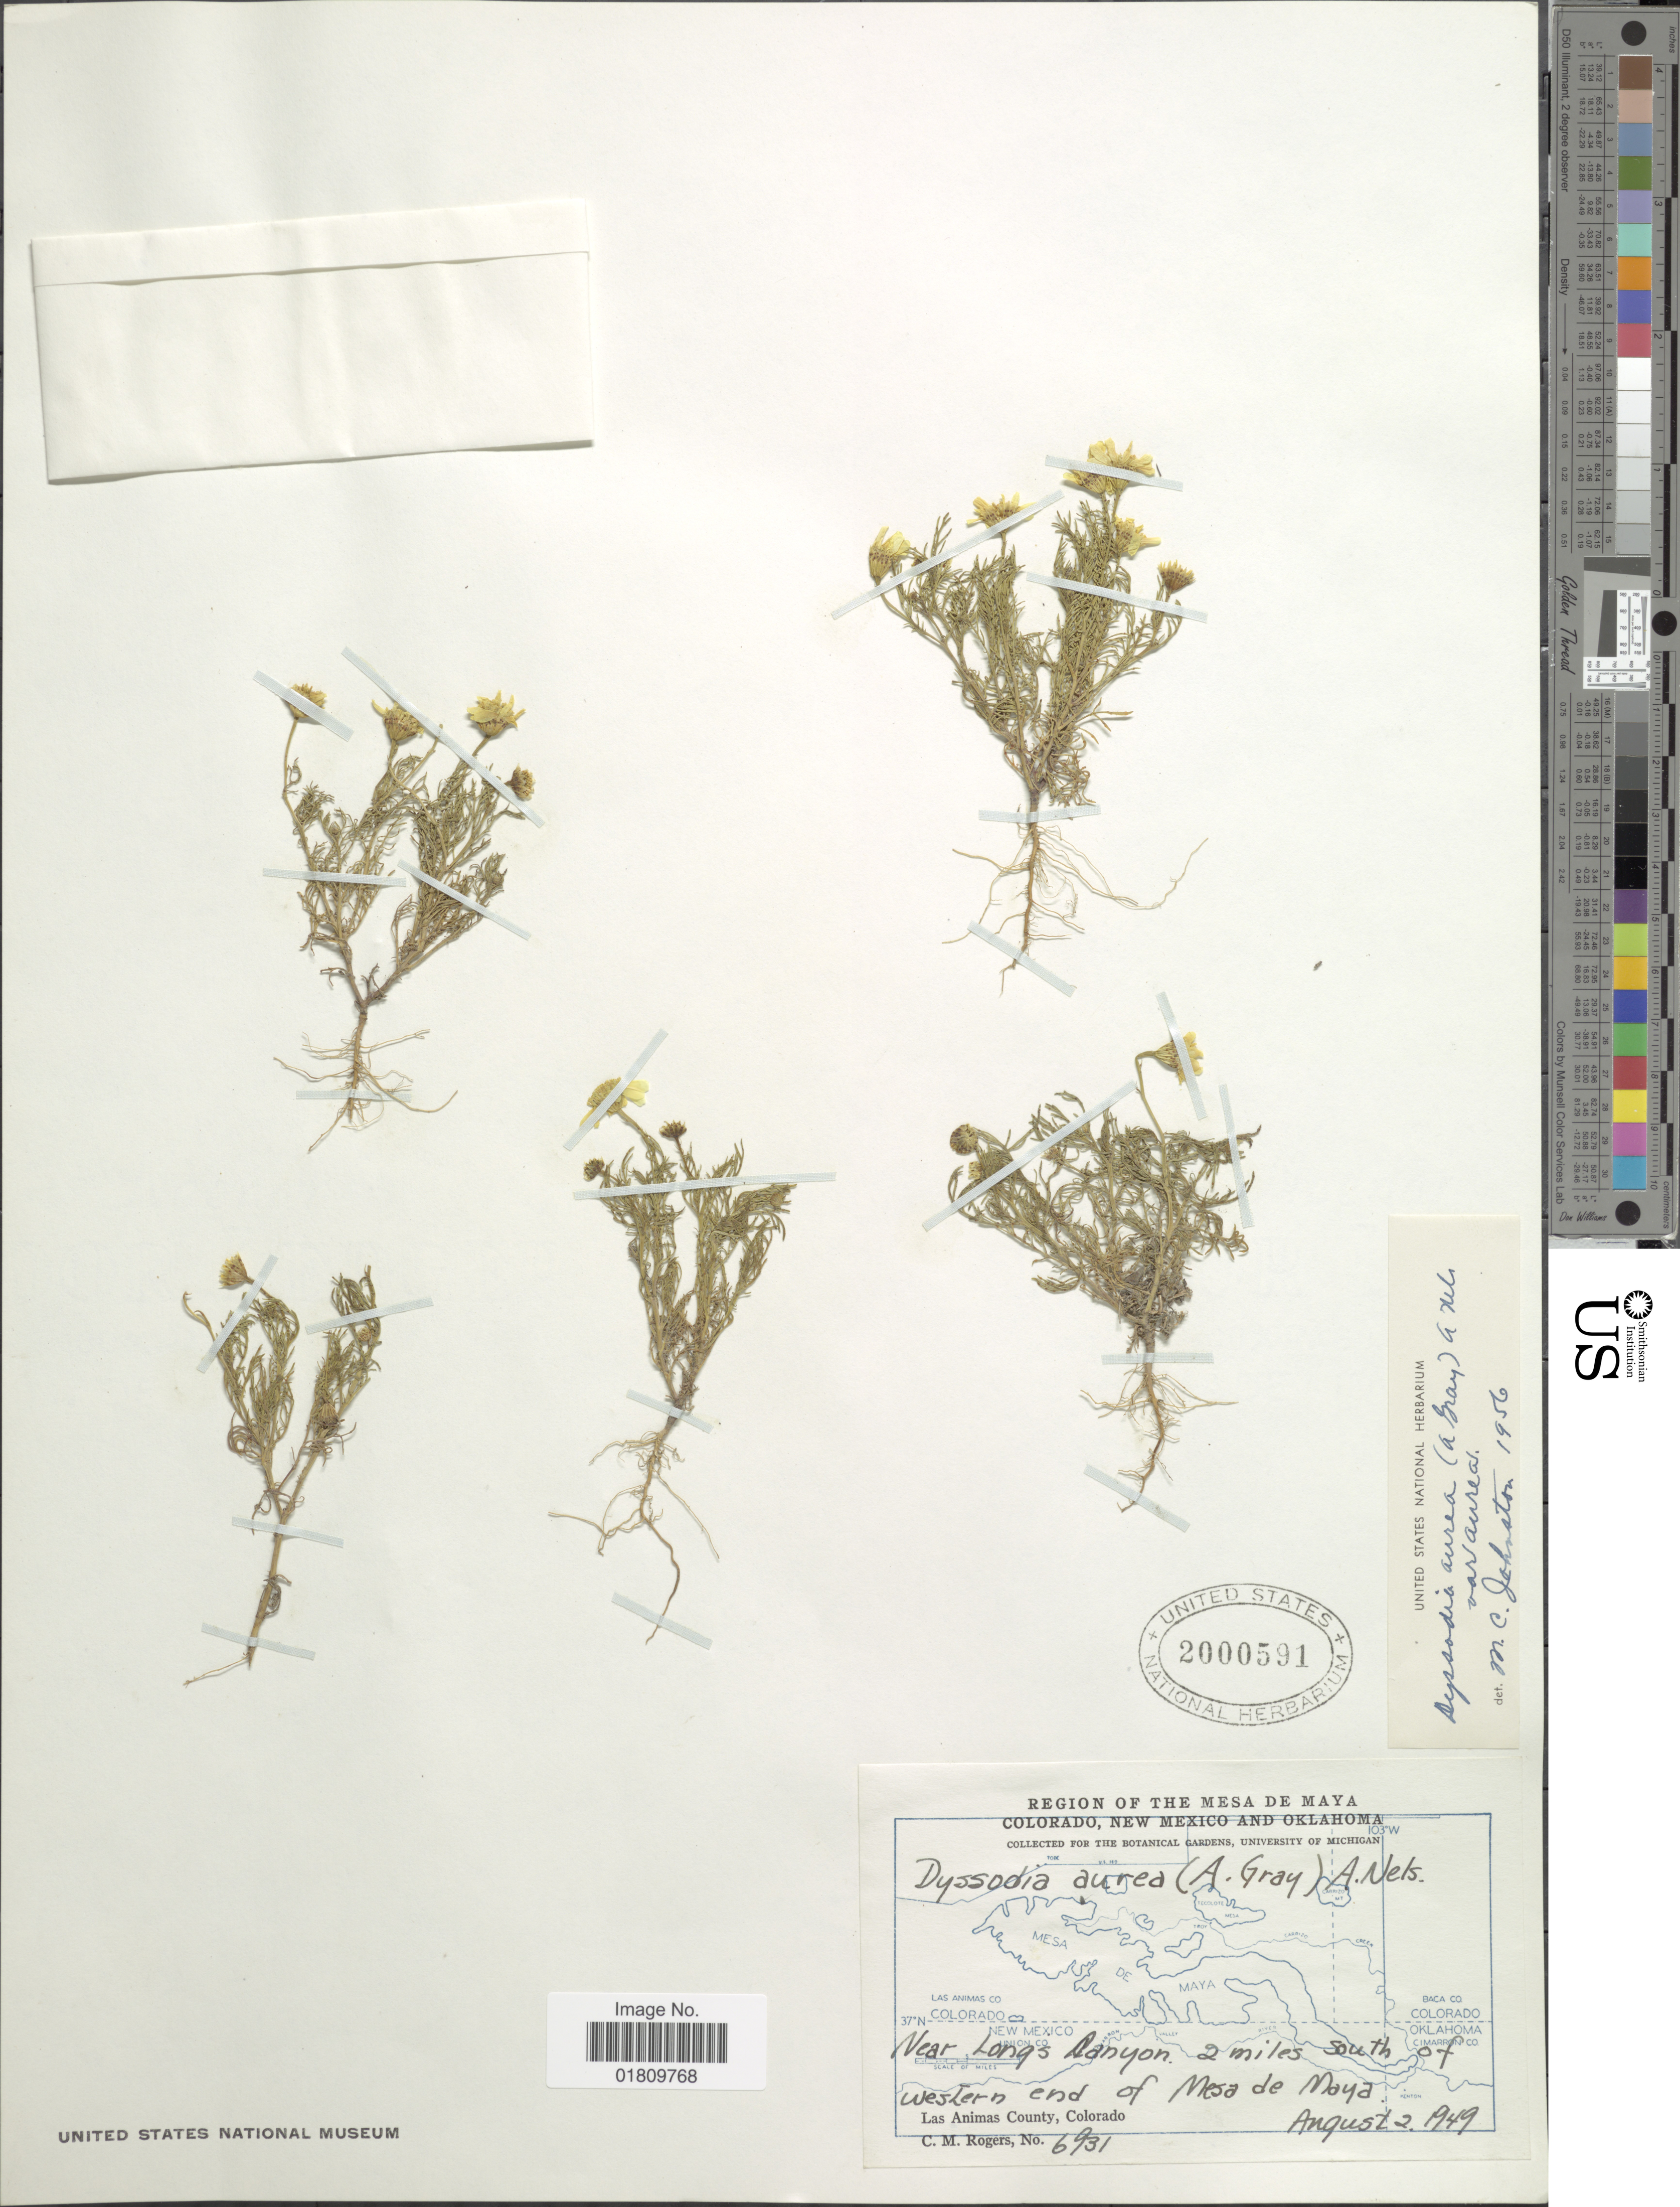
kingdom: Plantae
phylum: Tracheophyta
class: Magnoliopsida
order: Asterales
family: Asteraceae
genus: Thymophylla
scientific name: Thymophylla aurea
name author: (A. Gray) Greene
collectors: C. M. Rogers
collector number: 6931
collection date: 1949-08-02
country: United States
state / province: Colorado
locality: Near Longs Canyon, 2 miles south of western end of Mesa de Maya, Las Animas County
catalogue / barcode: US 2000591